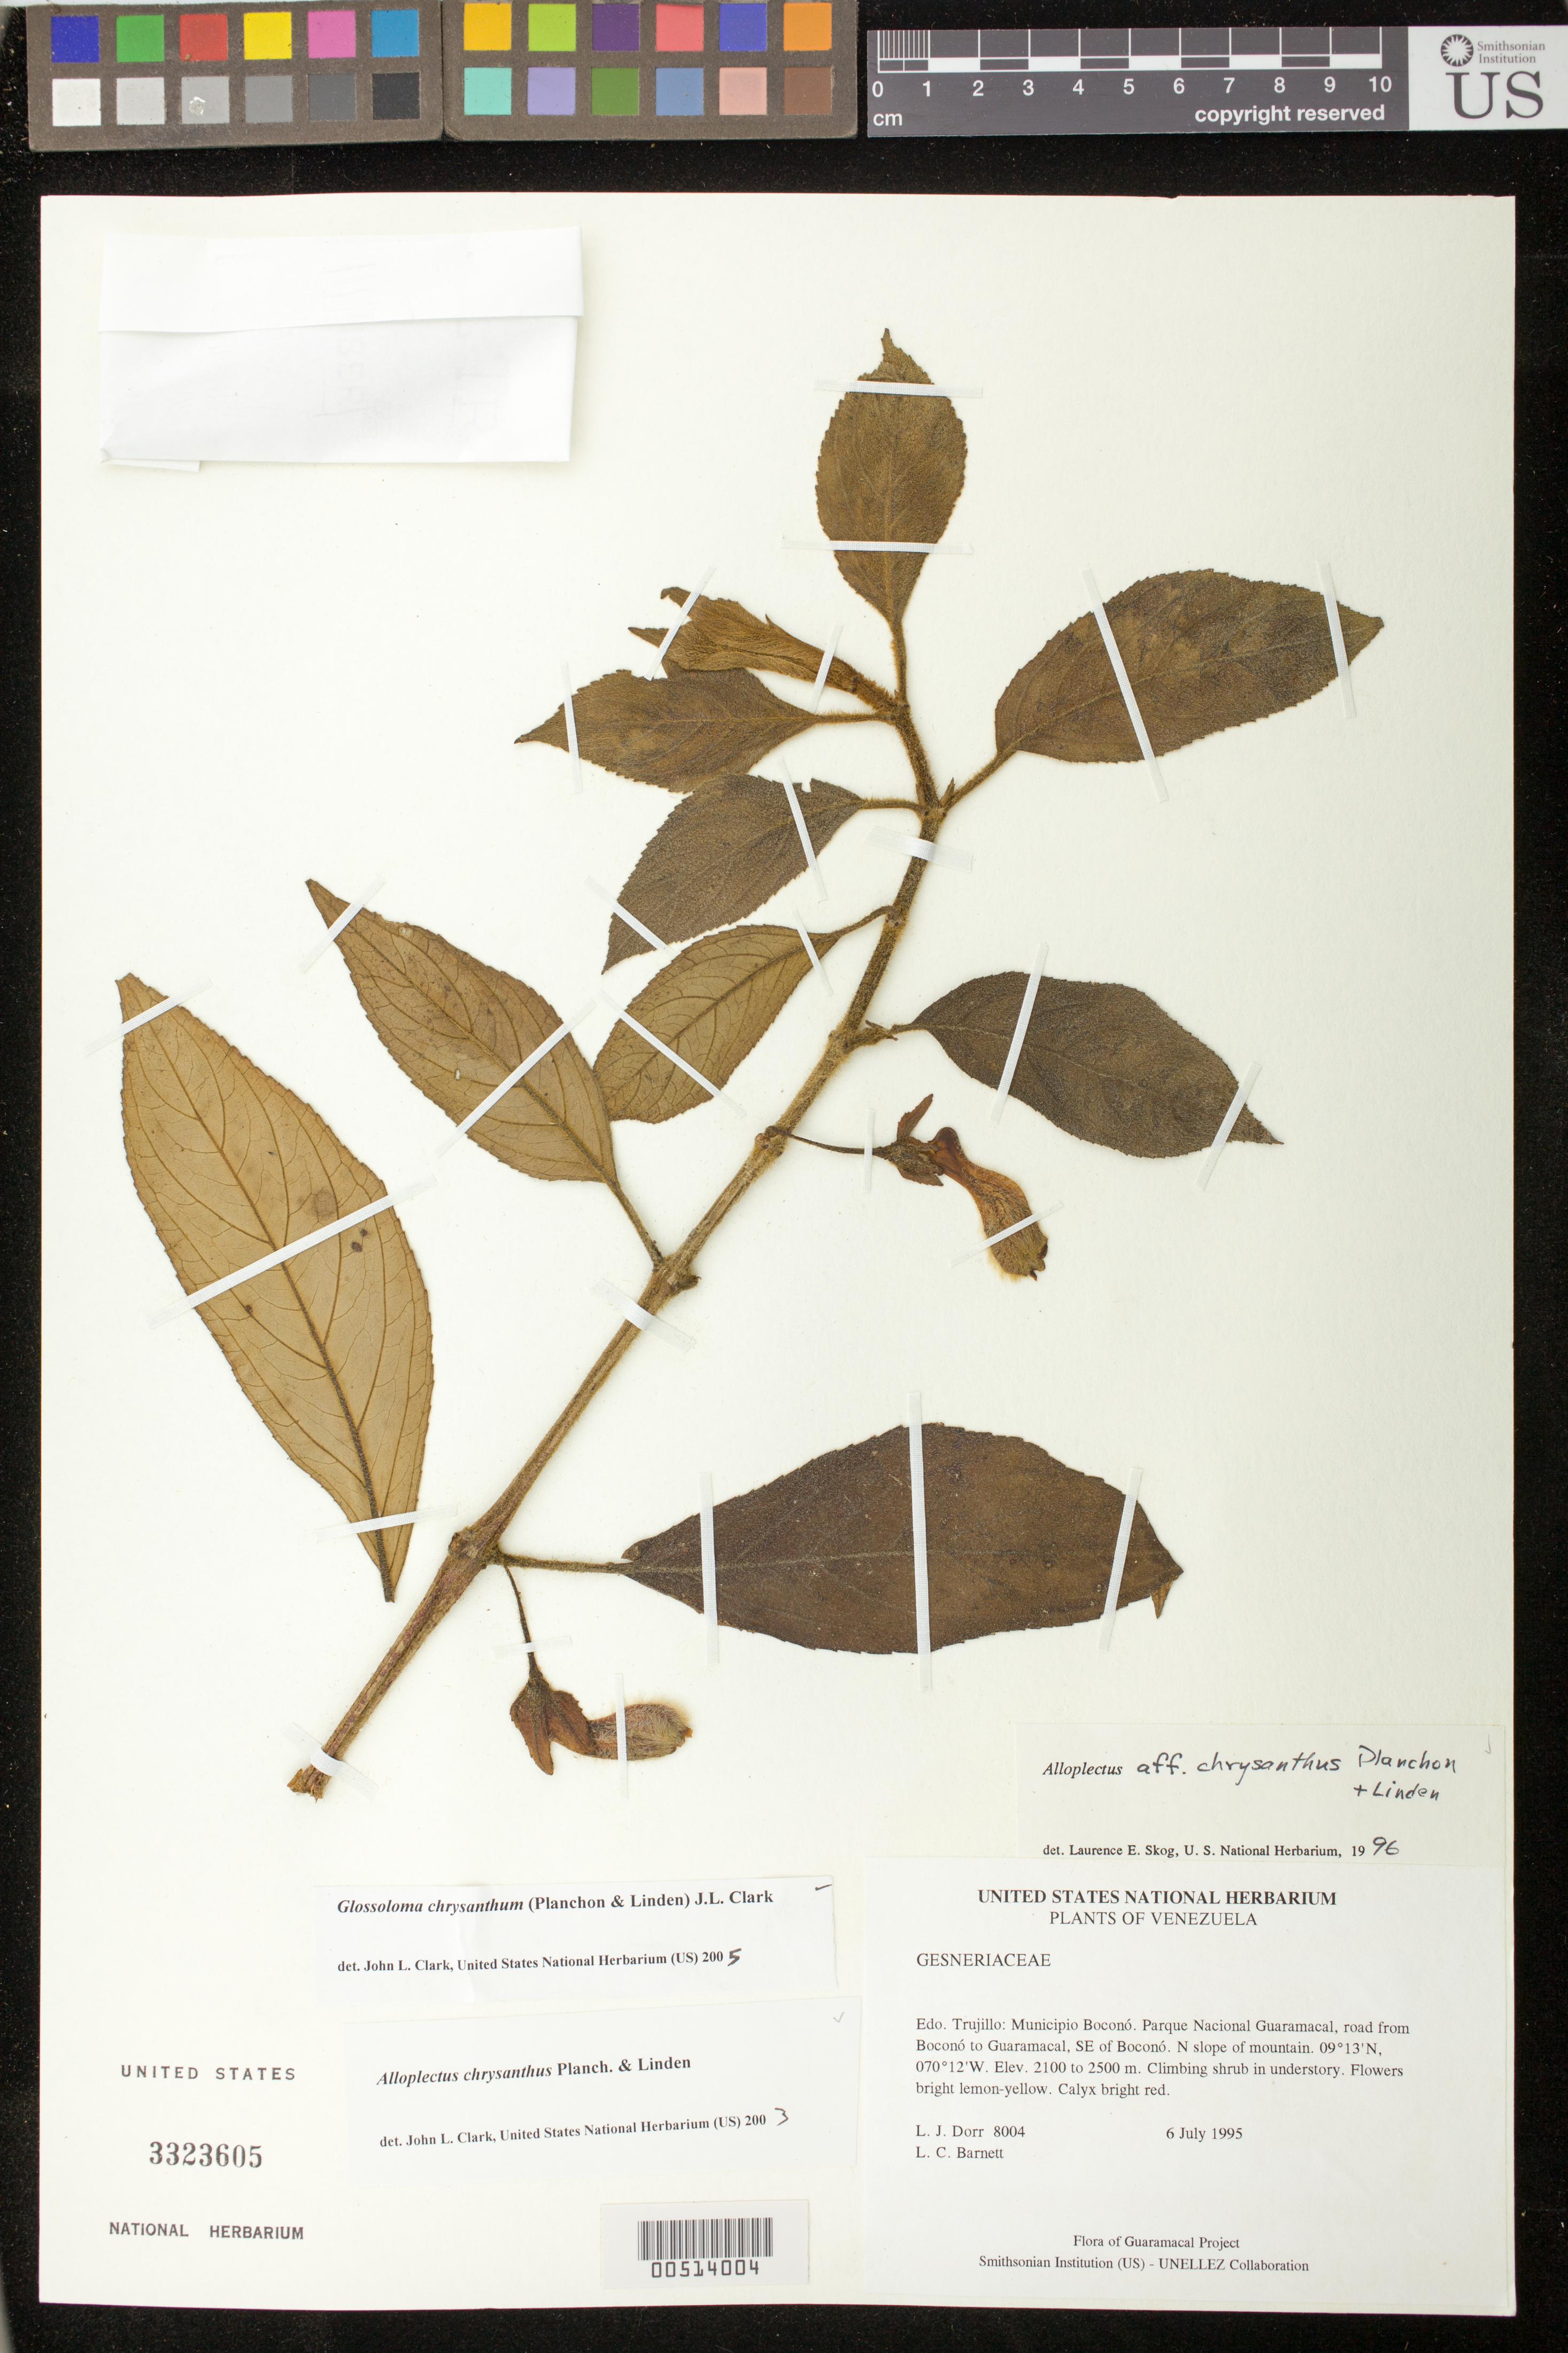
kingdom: Plantae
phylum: Tracheophyta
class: Magnoliopsida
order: Lamiales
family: Gesneriaceae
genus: Glossoloma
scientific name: Glossoloma chrysanthum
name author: (Planch. & Linden) J.L. Clark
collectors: L. J. Dorr & L. C. Barnett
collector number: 8004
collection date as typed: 06 Jul 1995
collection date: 1995-07-06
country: Venezuela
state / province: Trujillo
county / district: Boconó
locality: Parque Nacional Guaramacal, road from Boconó to Guaramacal, SE of Boconó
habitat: N slope of mountain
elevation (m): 2100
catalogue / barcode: US 3323605